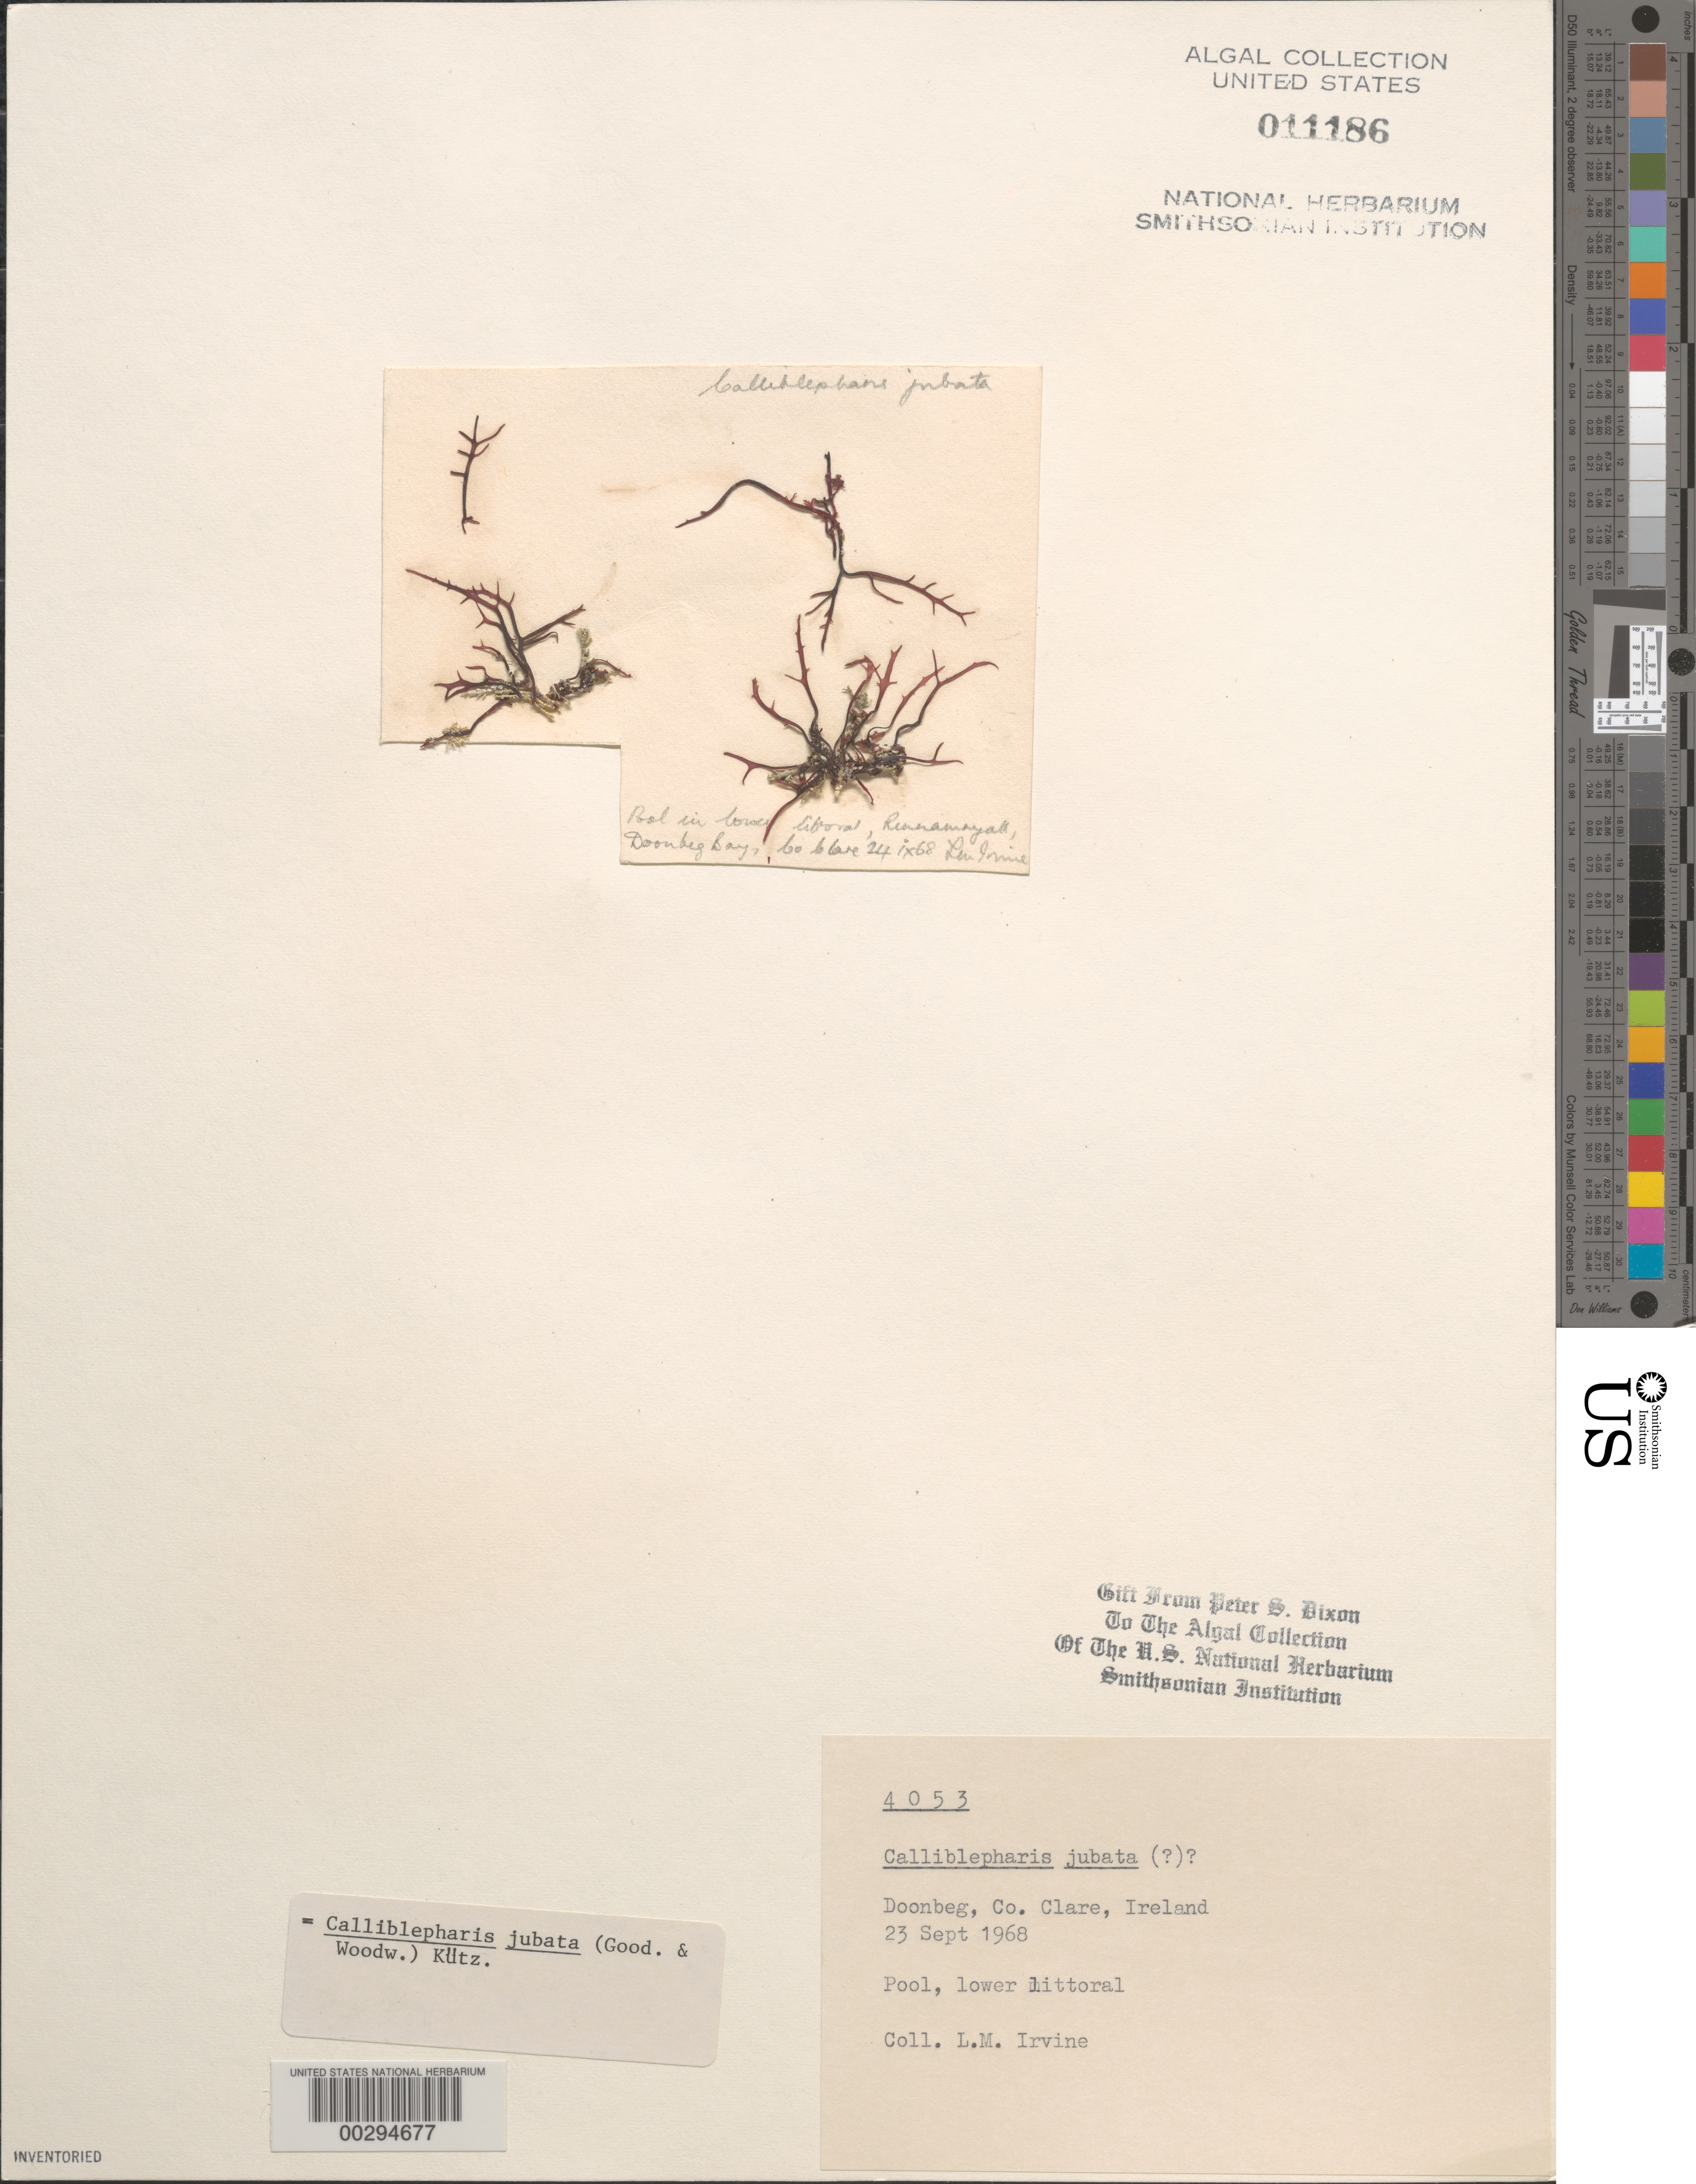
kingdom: Plantae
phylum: Rhodophyta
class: Florideophyceae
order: Gigartinales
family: Cystocloniaceae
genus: Calliblepharis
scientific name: Calliblepharis jubata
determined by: Dixon, P. S.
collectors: L. M. Irvine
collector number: PSD 4053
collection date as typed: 23 Sep 1968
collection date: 1968-09-23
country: Ireland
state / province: Munster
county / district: Clare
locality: Doonbeg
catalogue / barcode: US 11186